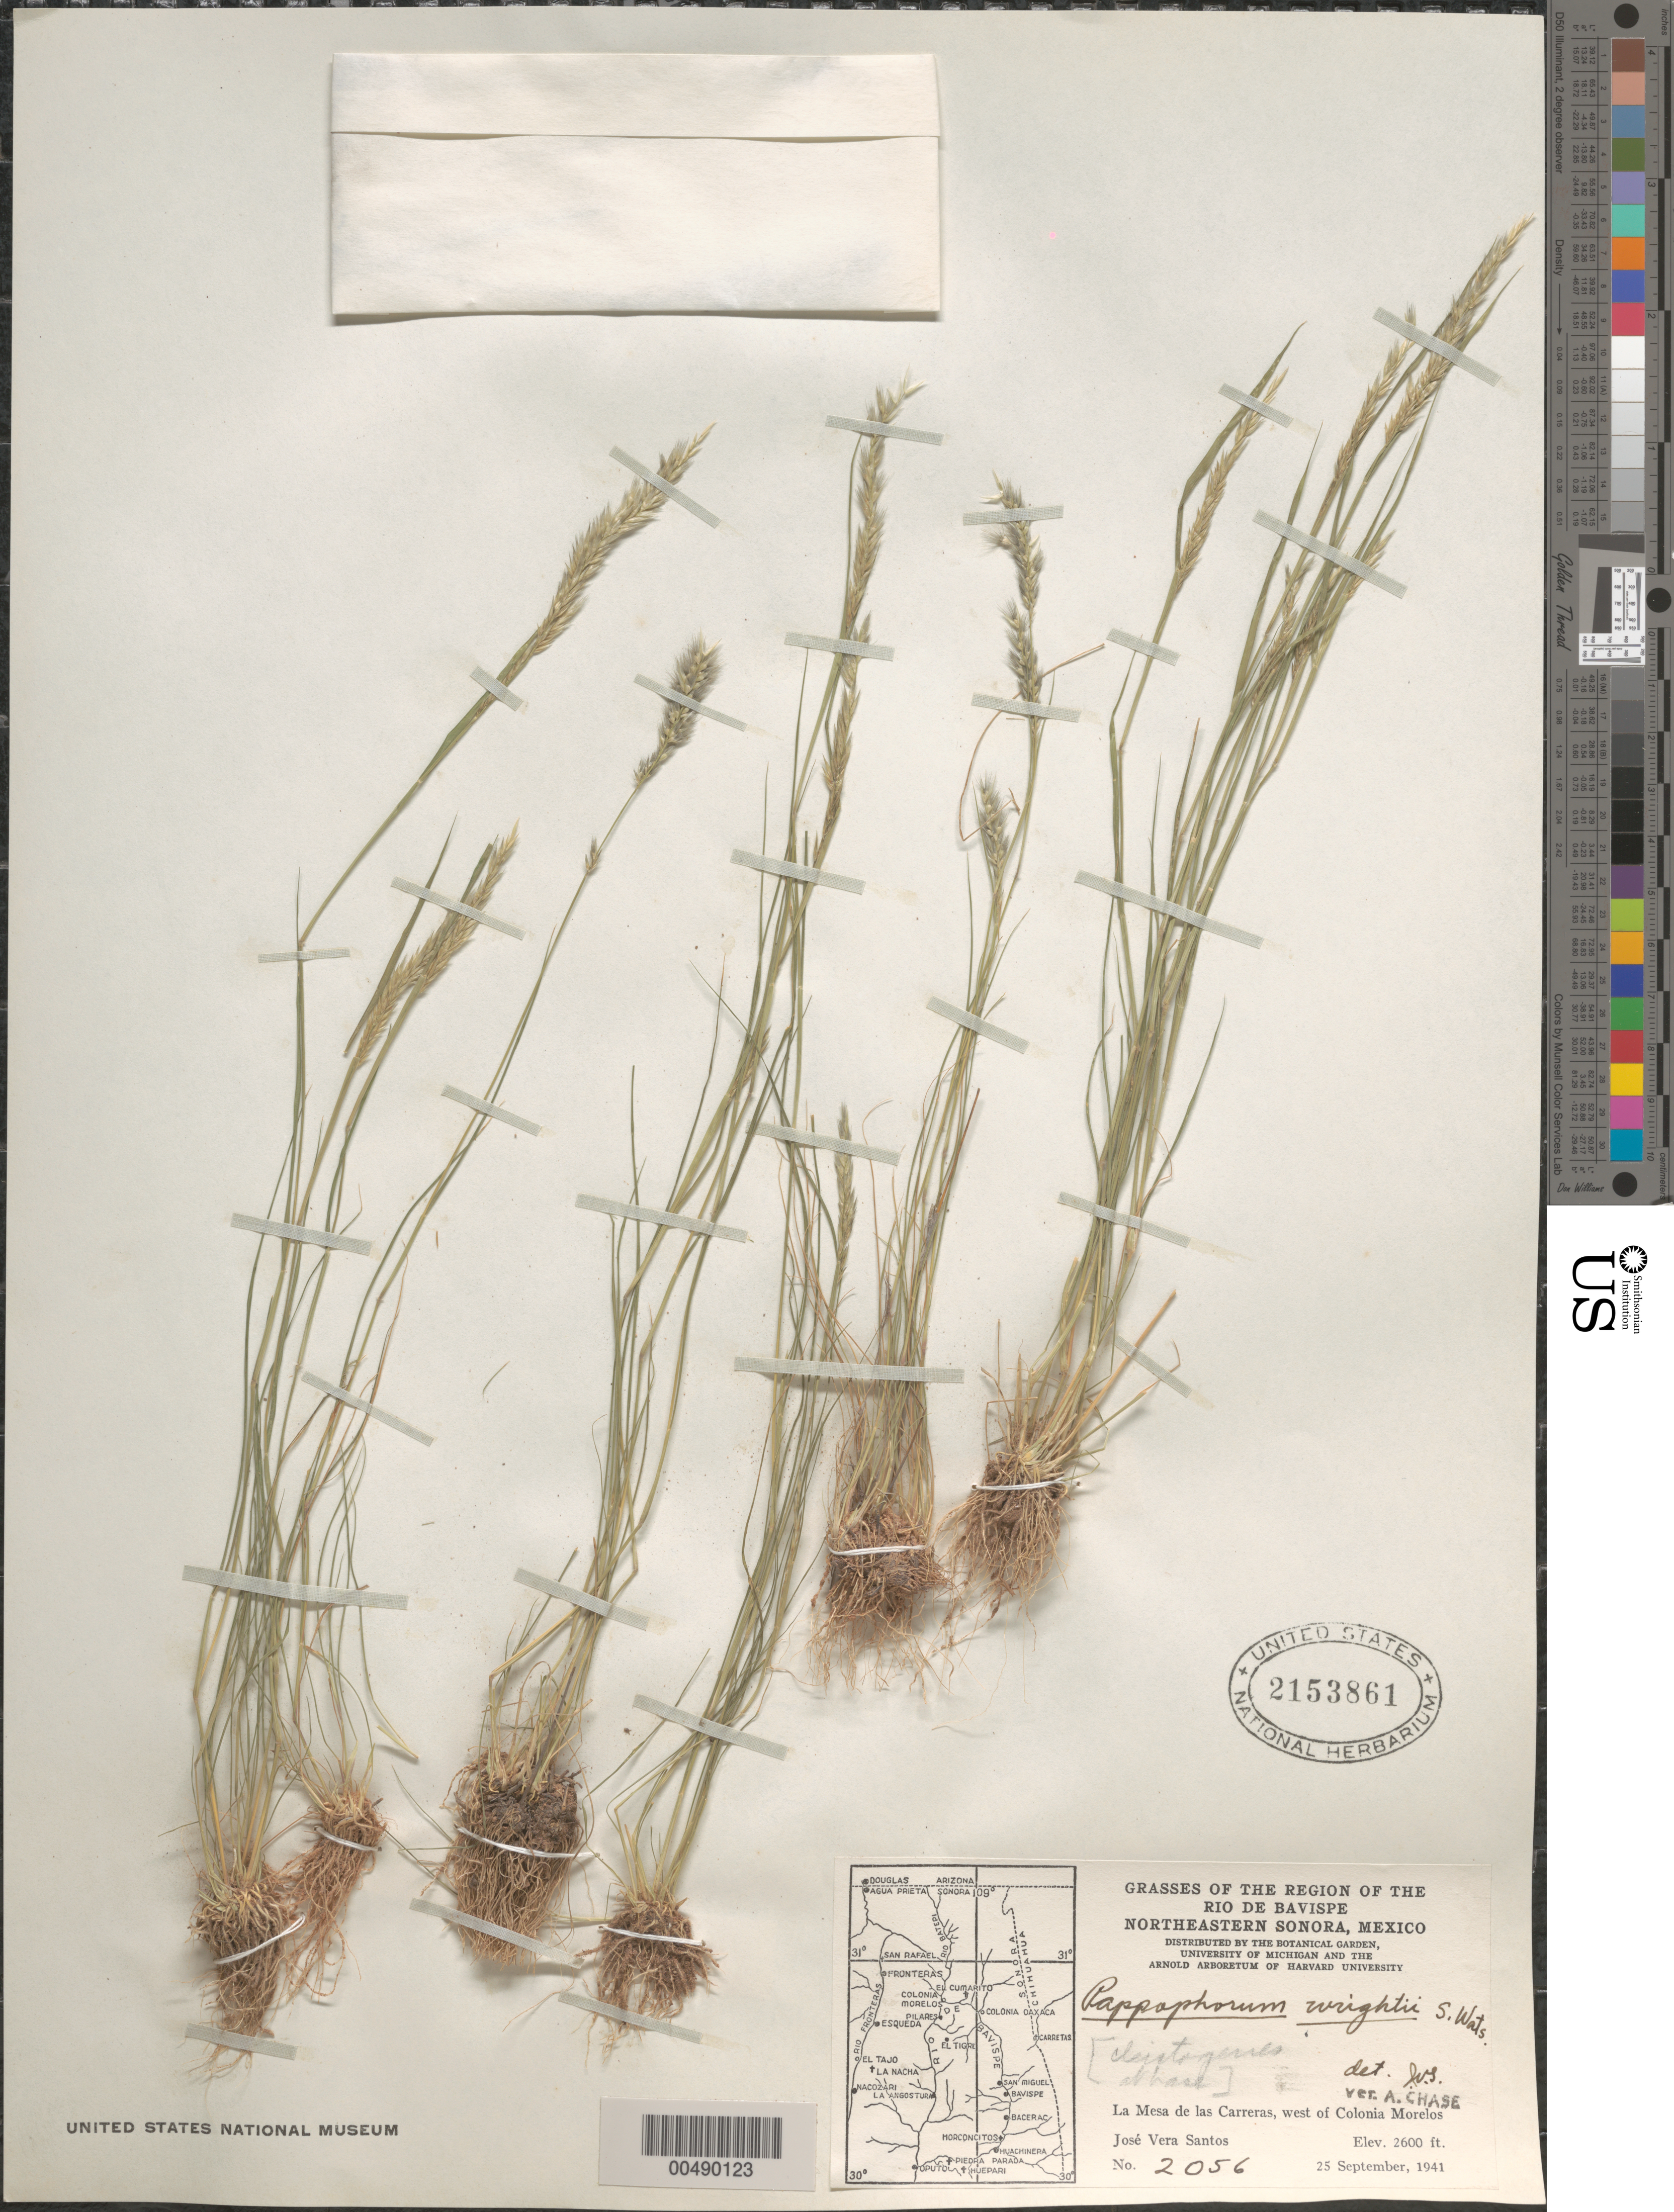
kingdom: Plantae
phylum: Tracheophyta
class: Liliopsida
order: Poales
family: Poaceae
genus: Enneapogon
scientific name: Enneapogon desvauxii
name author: P. Beauv.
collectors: J. V. Santos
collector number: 2056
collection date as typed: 25 Sep 1941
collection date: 1941-09-25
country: Mexico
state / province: Sonora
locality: Region of the Rio de Bavispe, NE Sonora, La Mesa de las Carreras, W of Colonia Morelos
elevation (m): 792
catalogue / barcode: US 2153861